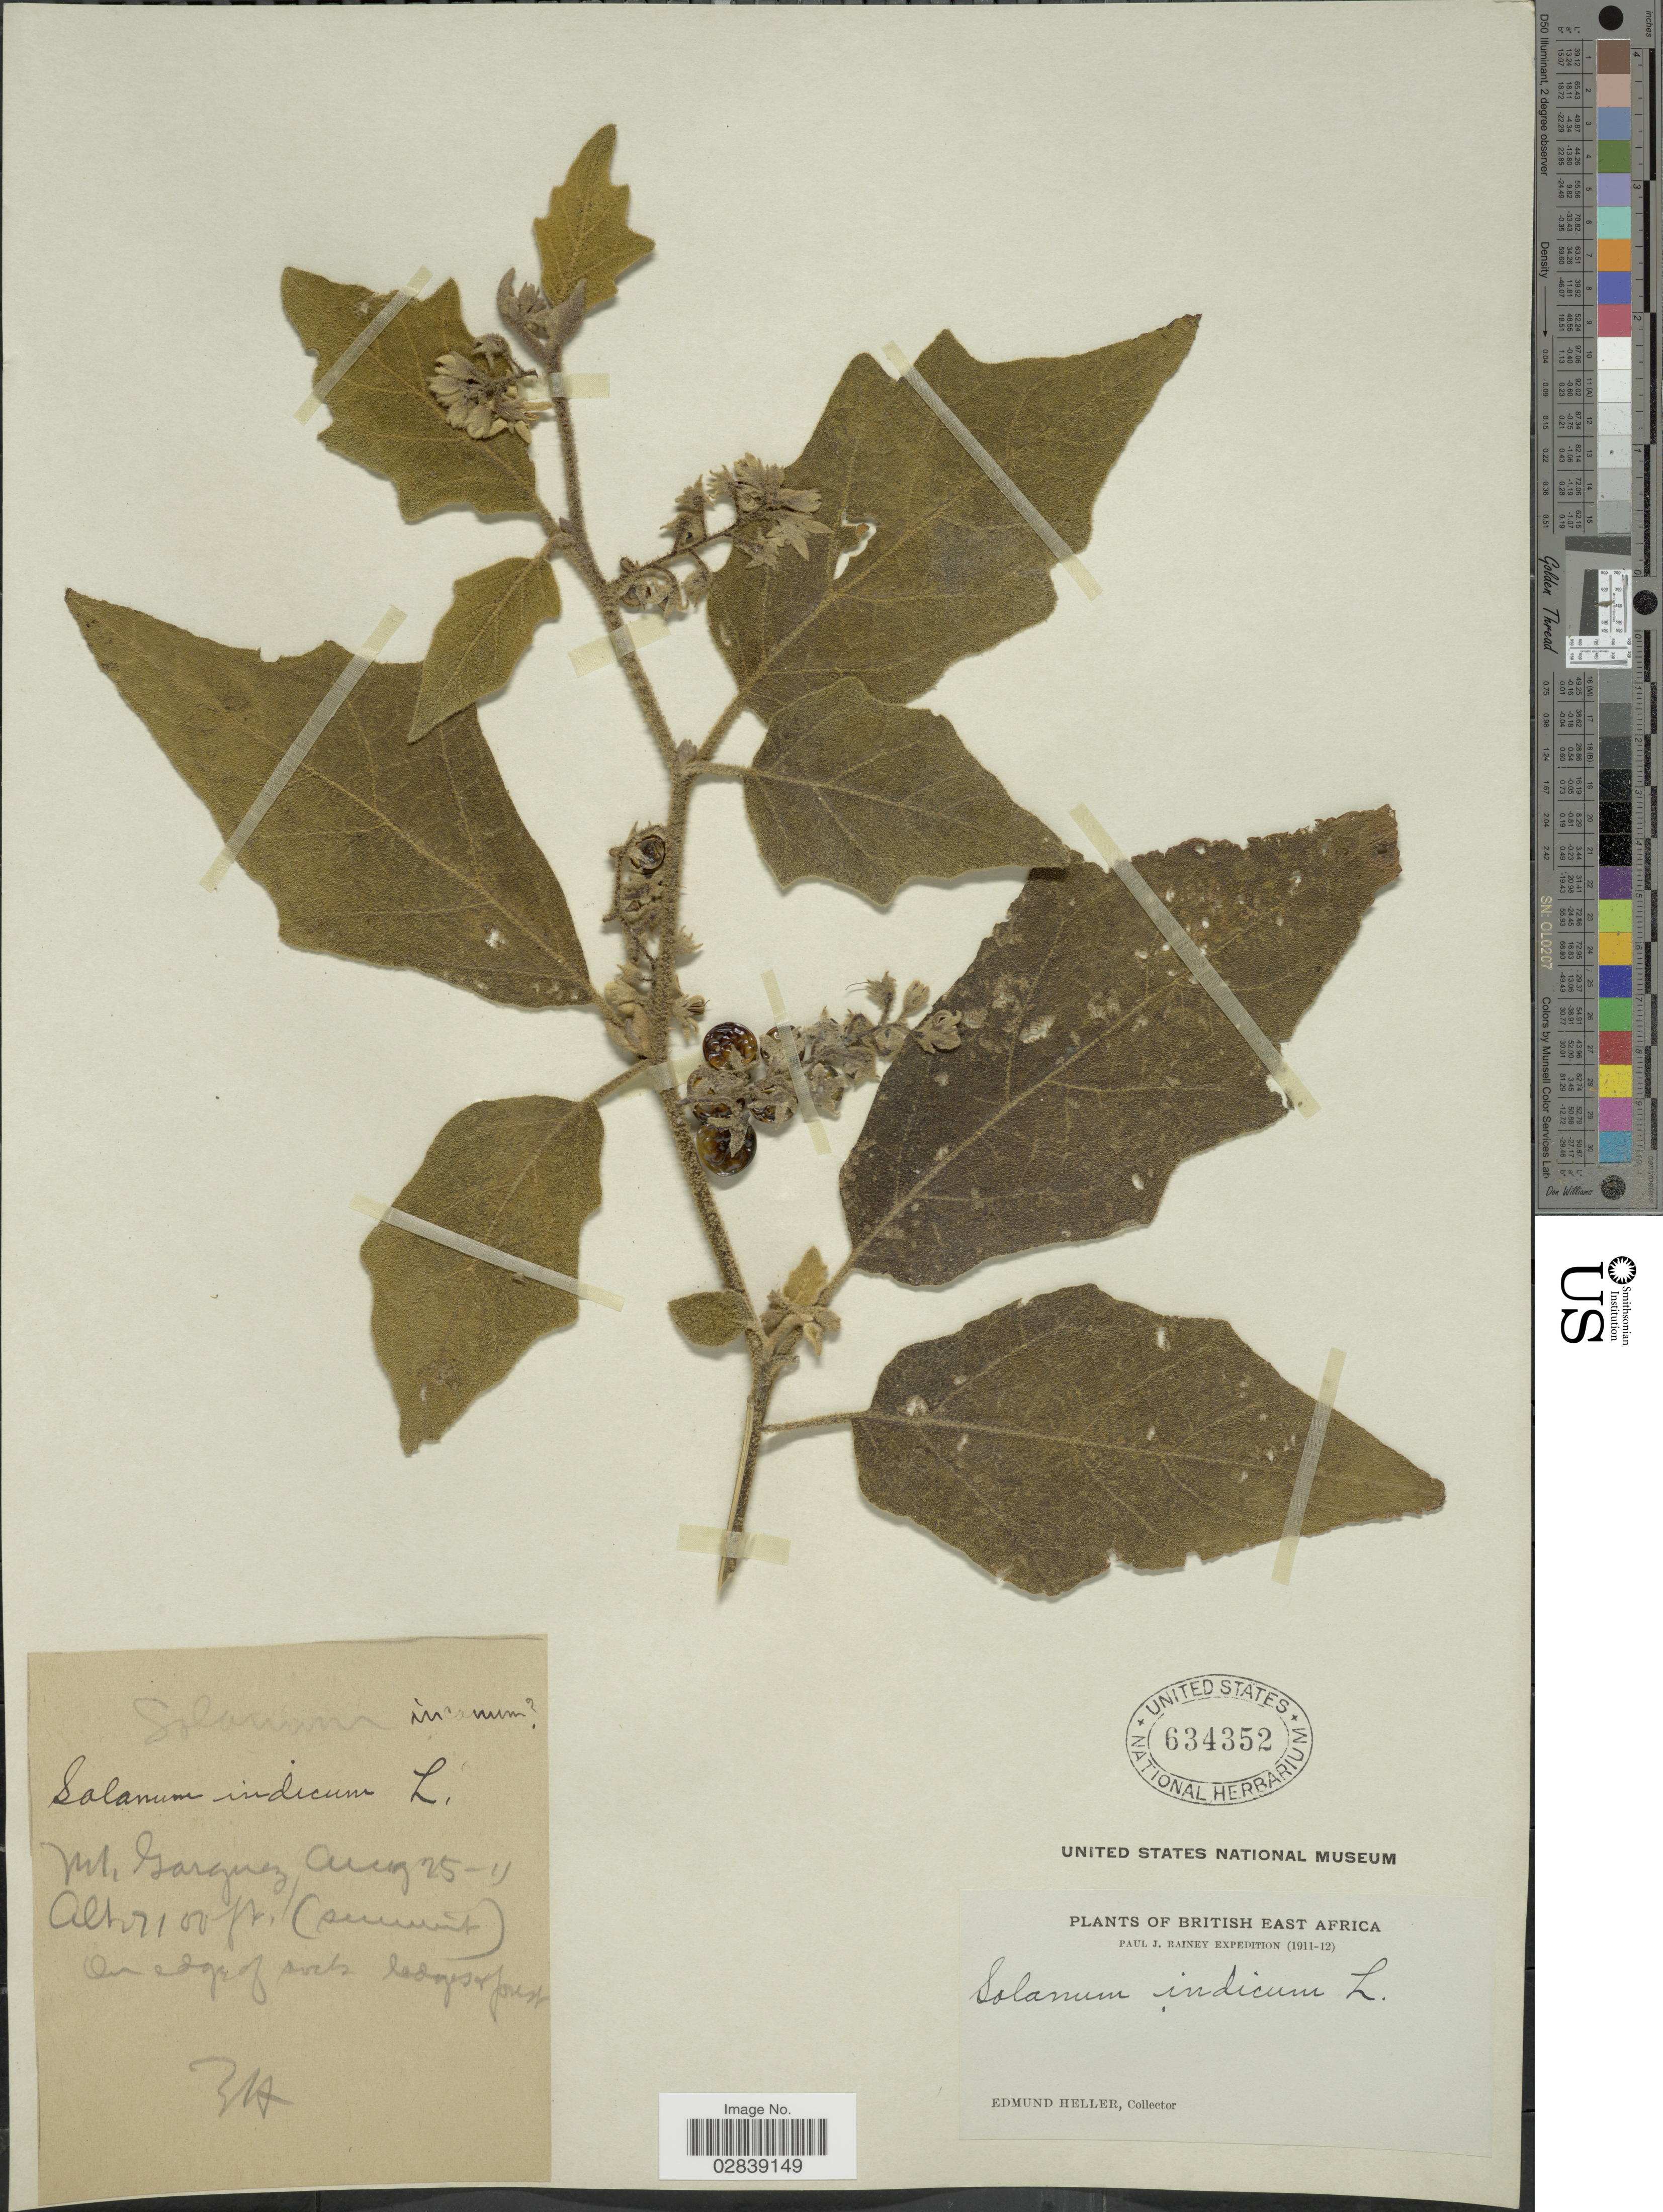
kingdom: Plantae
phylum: Tracheophyta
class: Magnoliopsida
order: Solanales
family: Solanaceae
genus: Solanum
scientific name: Solanum indicum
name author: L.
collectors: E. Heller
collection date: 1911-08-25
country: Kenya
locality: British East Africa. Mt. Garguez.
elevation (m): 2164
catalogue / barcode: US 634352